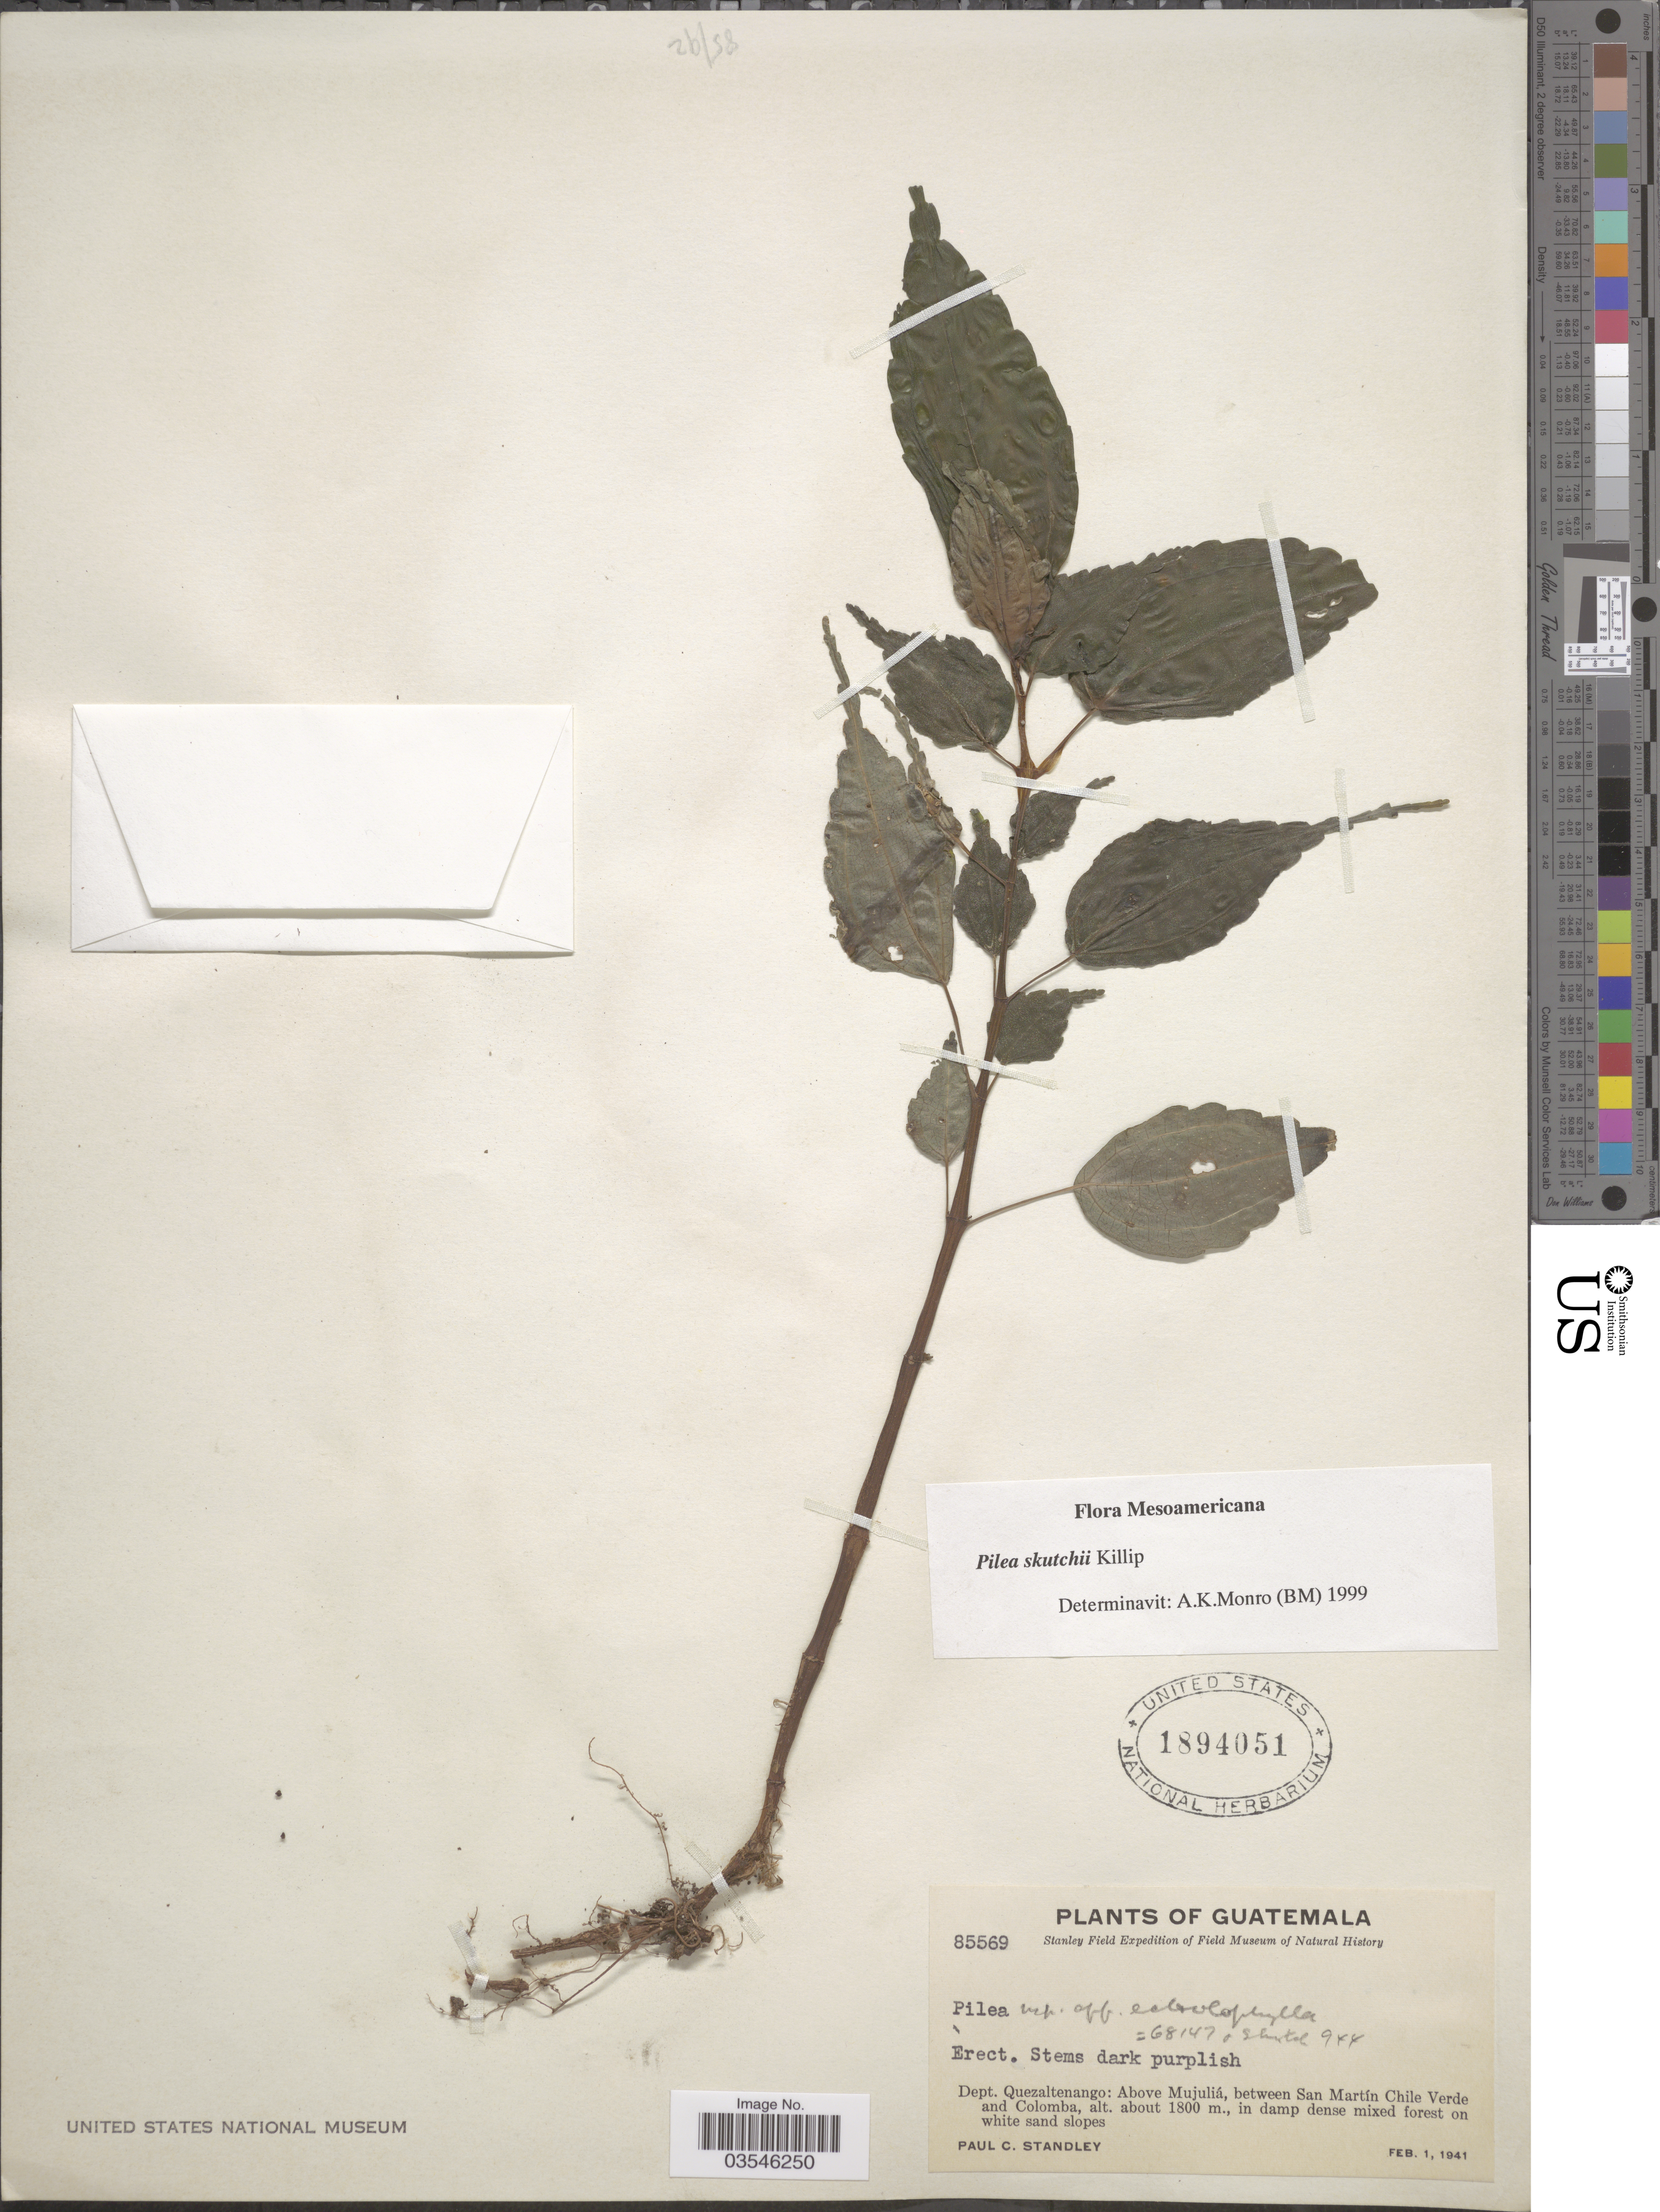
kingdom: Plantae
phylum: Tracheophyta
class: Magnoliopsida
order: Rosales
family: Urticaceae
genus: Pilea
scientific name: Pilea skutchii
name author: Killip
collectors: P. C. Standley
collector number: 85569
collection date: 1941-02-01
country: Guatemala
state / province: Quetzaltenango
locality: Dept. Quezaltenango: Above Mujuliá, between San Martín Chile Verde and Colomba.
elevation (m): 1800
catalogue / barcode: US 1894051